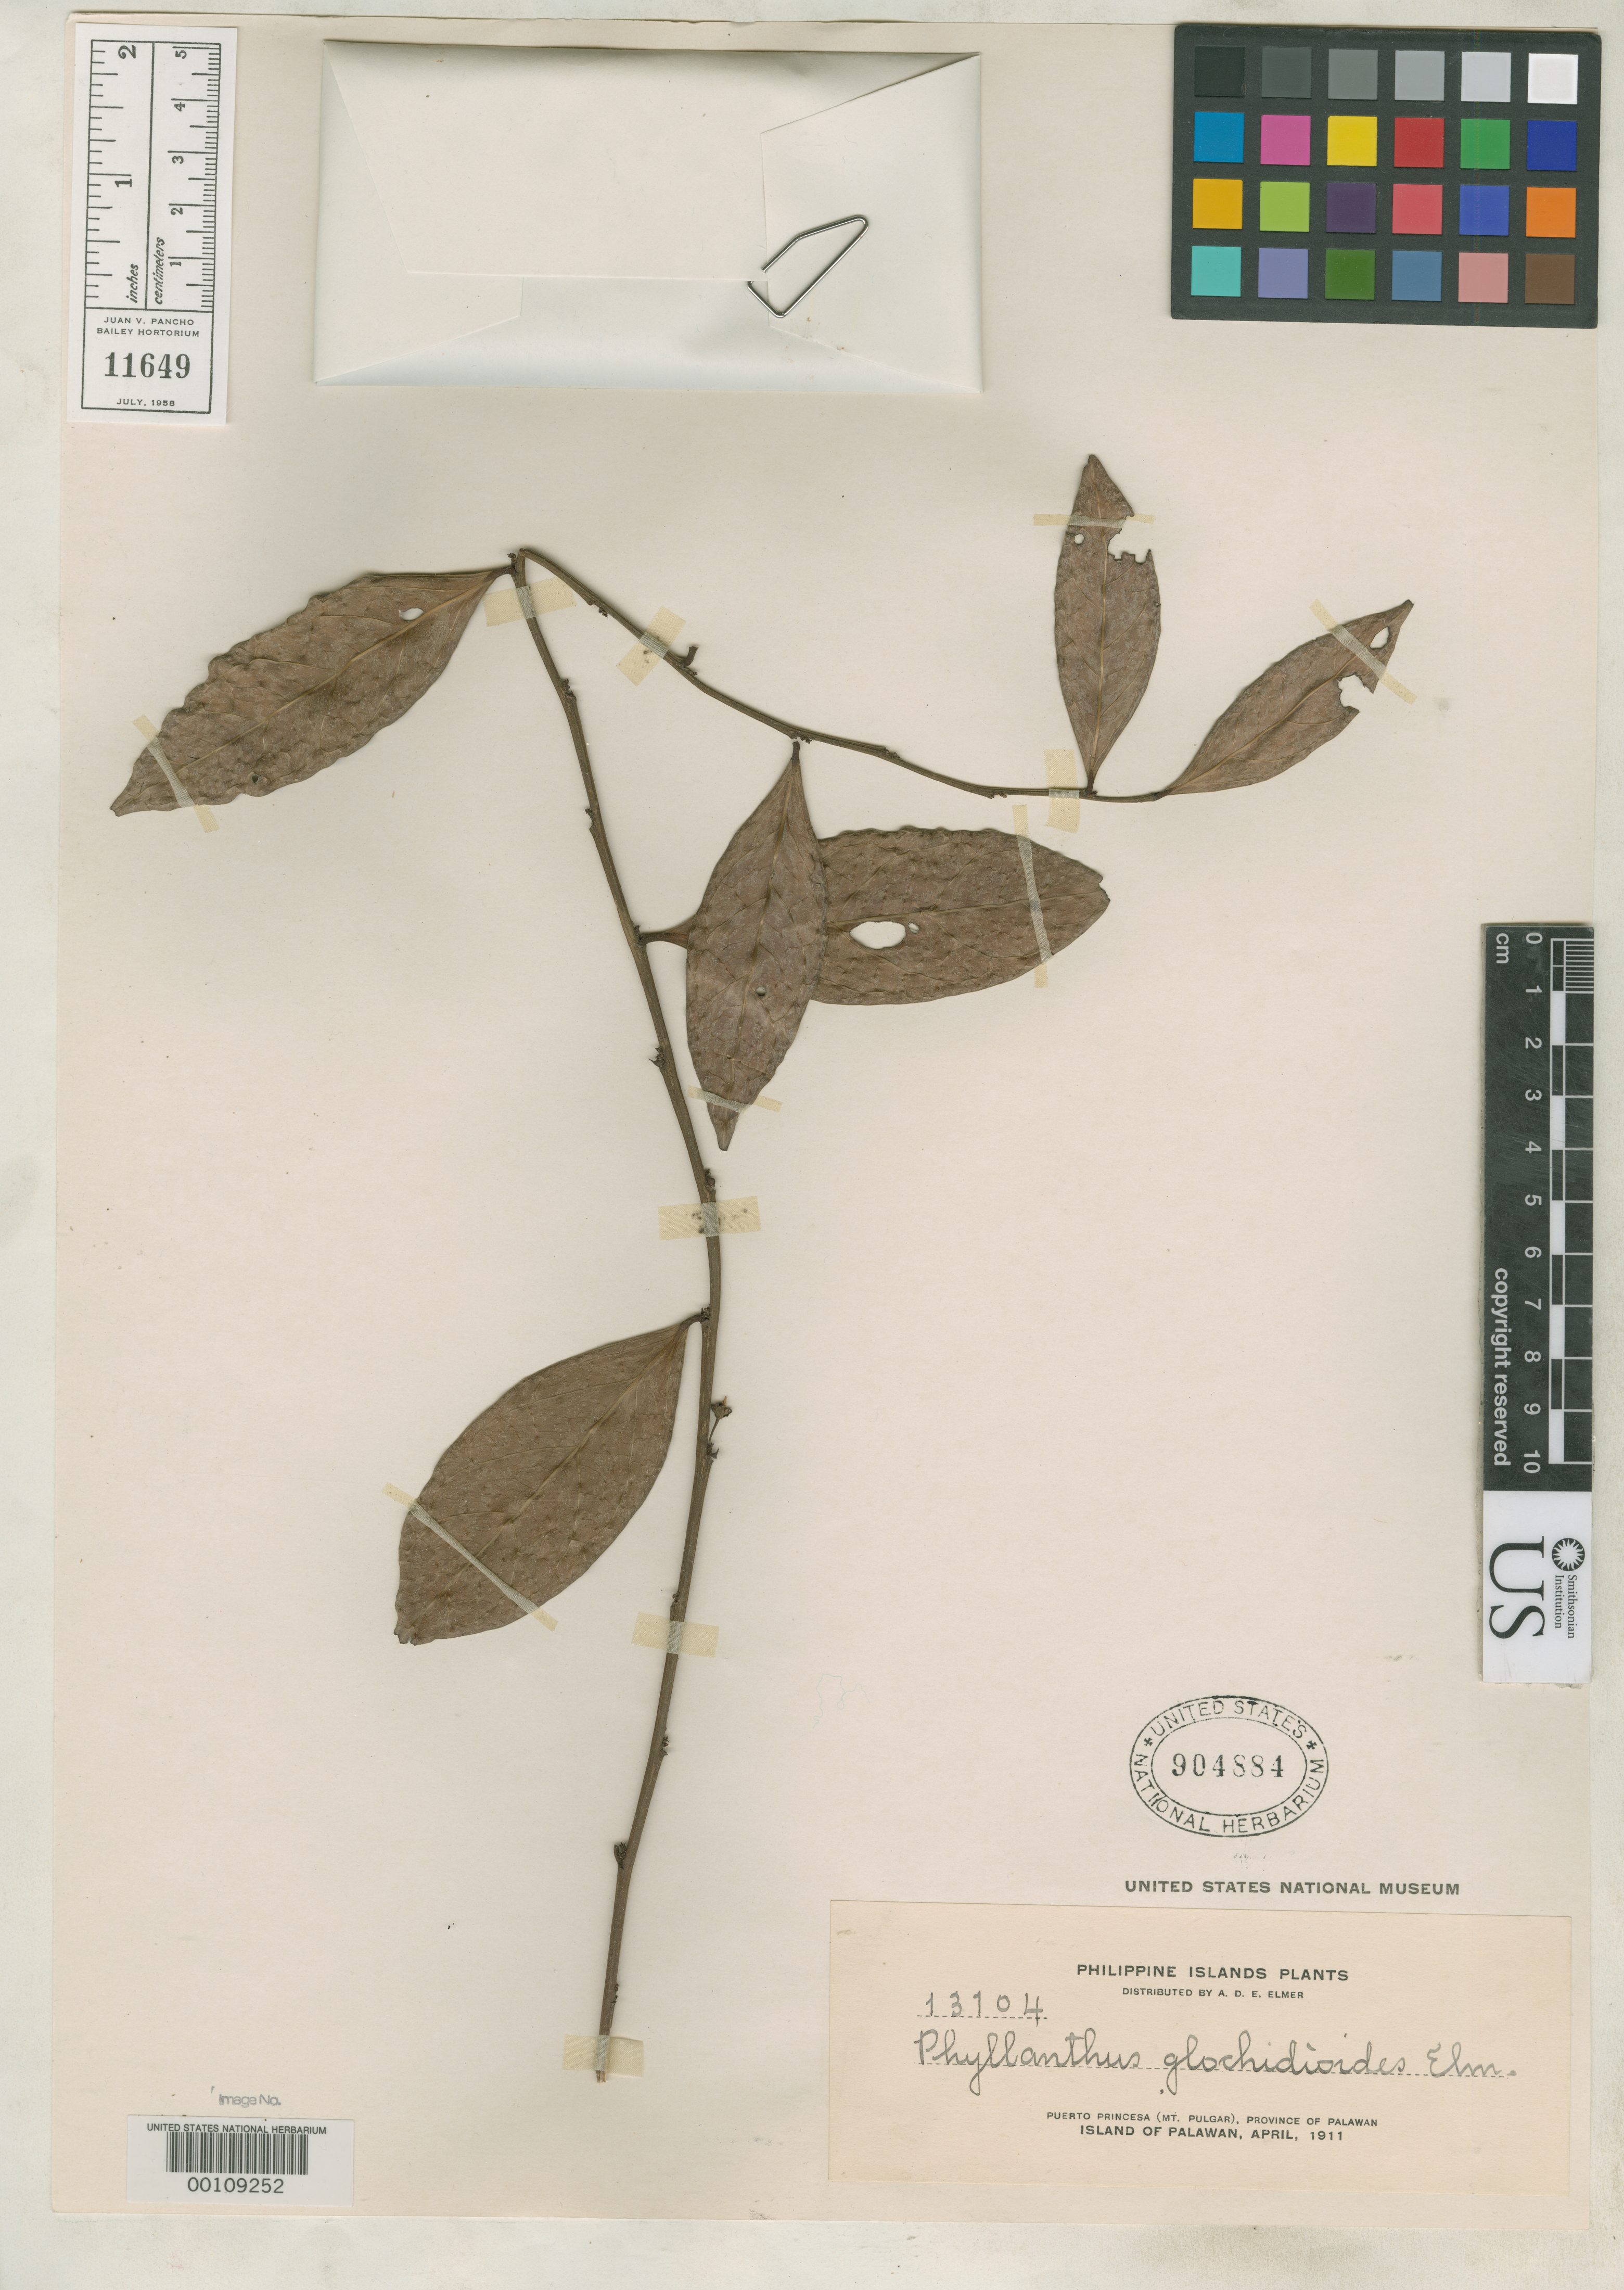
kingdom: Plantae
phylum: Tracheophyta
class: Magnoliopsida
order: Malpighiales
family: Phyllanthaceae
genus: Phyllanthus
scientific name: Phyllanthus glochidioides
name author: Elmer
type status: Isotype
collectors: A. D. E. Elmer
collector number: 13104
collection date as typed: Apr 1911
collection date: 1911-04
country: Philippines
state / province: Mimaropa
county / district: Palawan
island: Palawan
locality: Puerto Princesa, Mt. Pulgar.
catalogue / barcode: US 904884